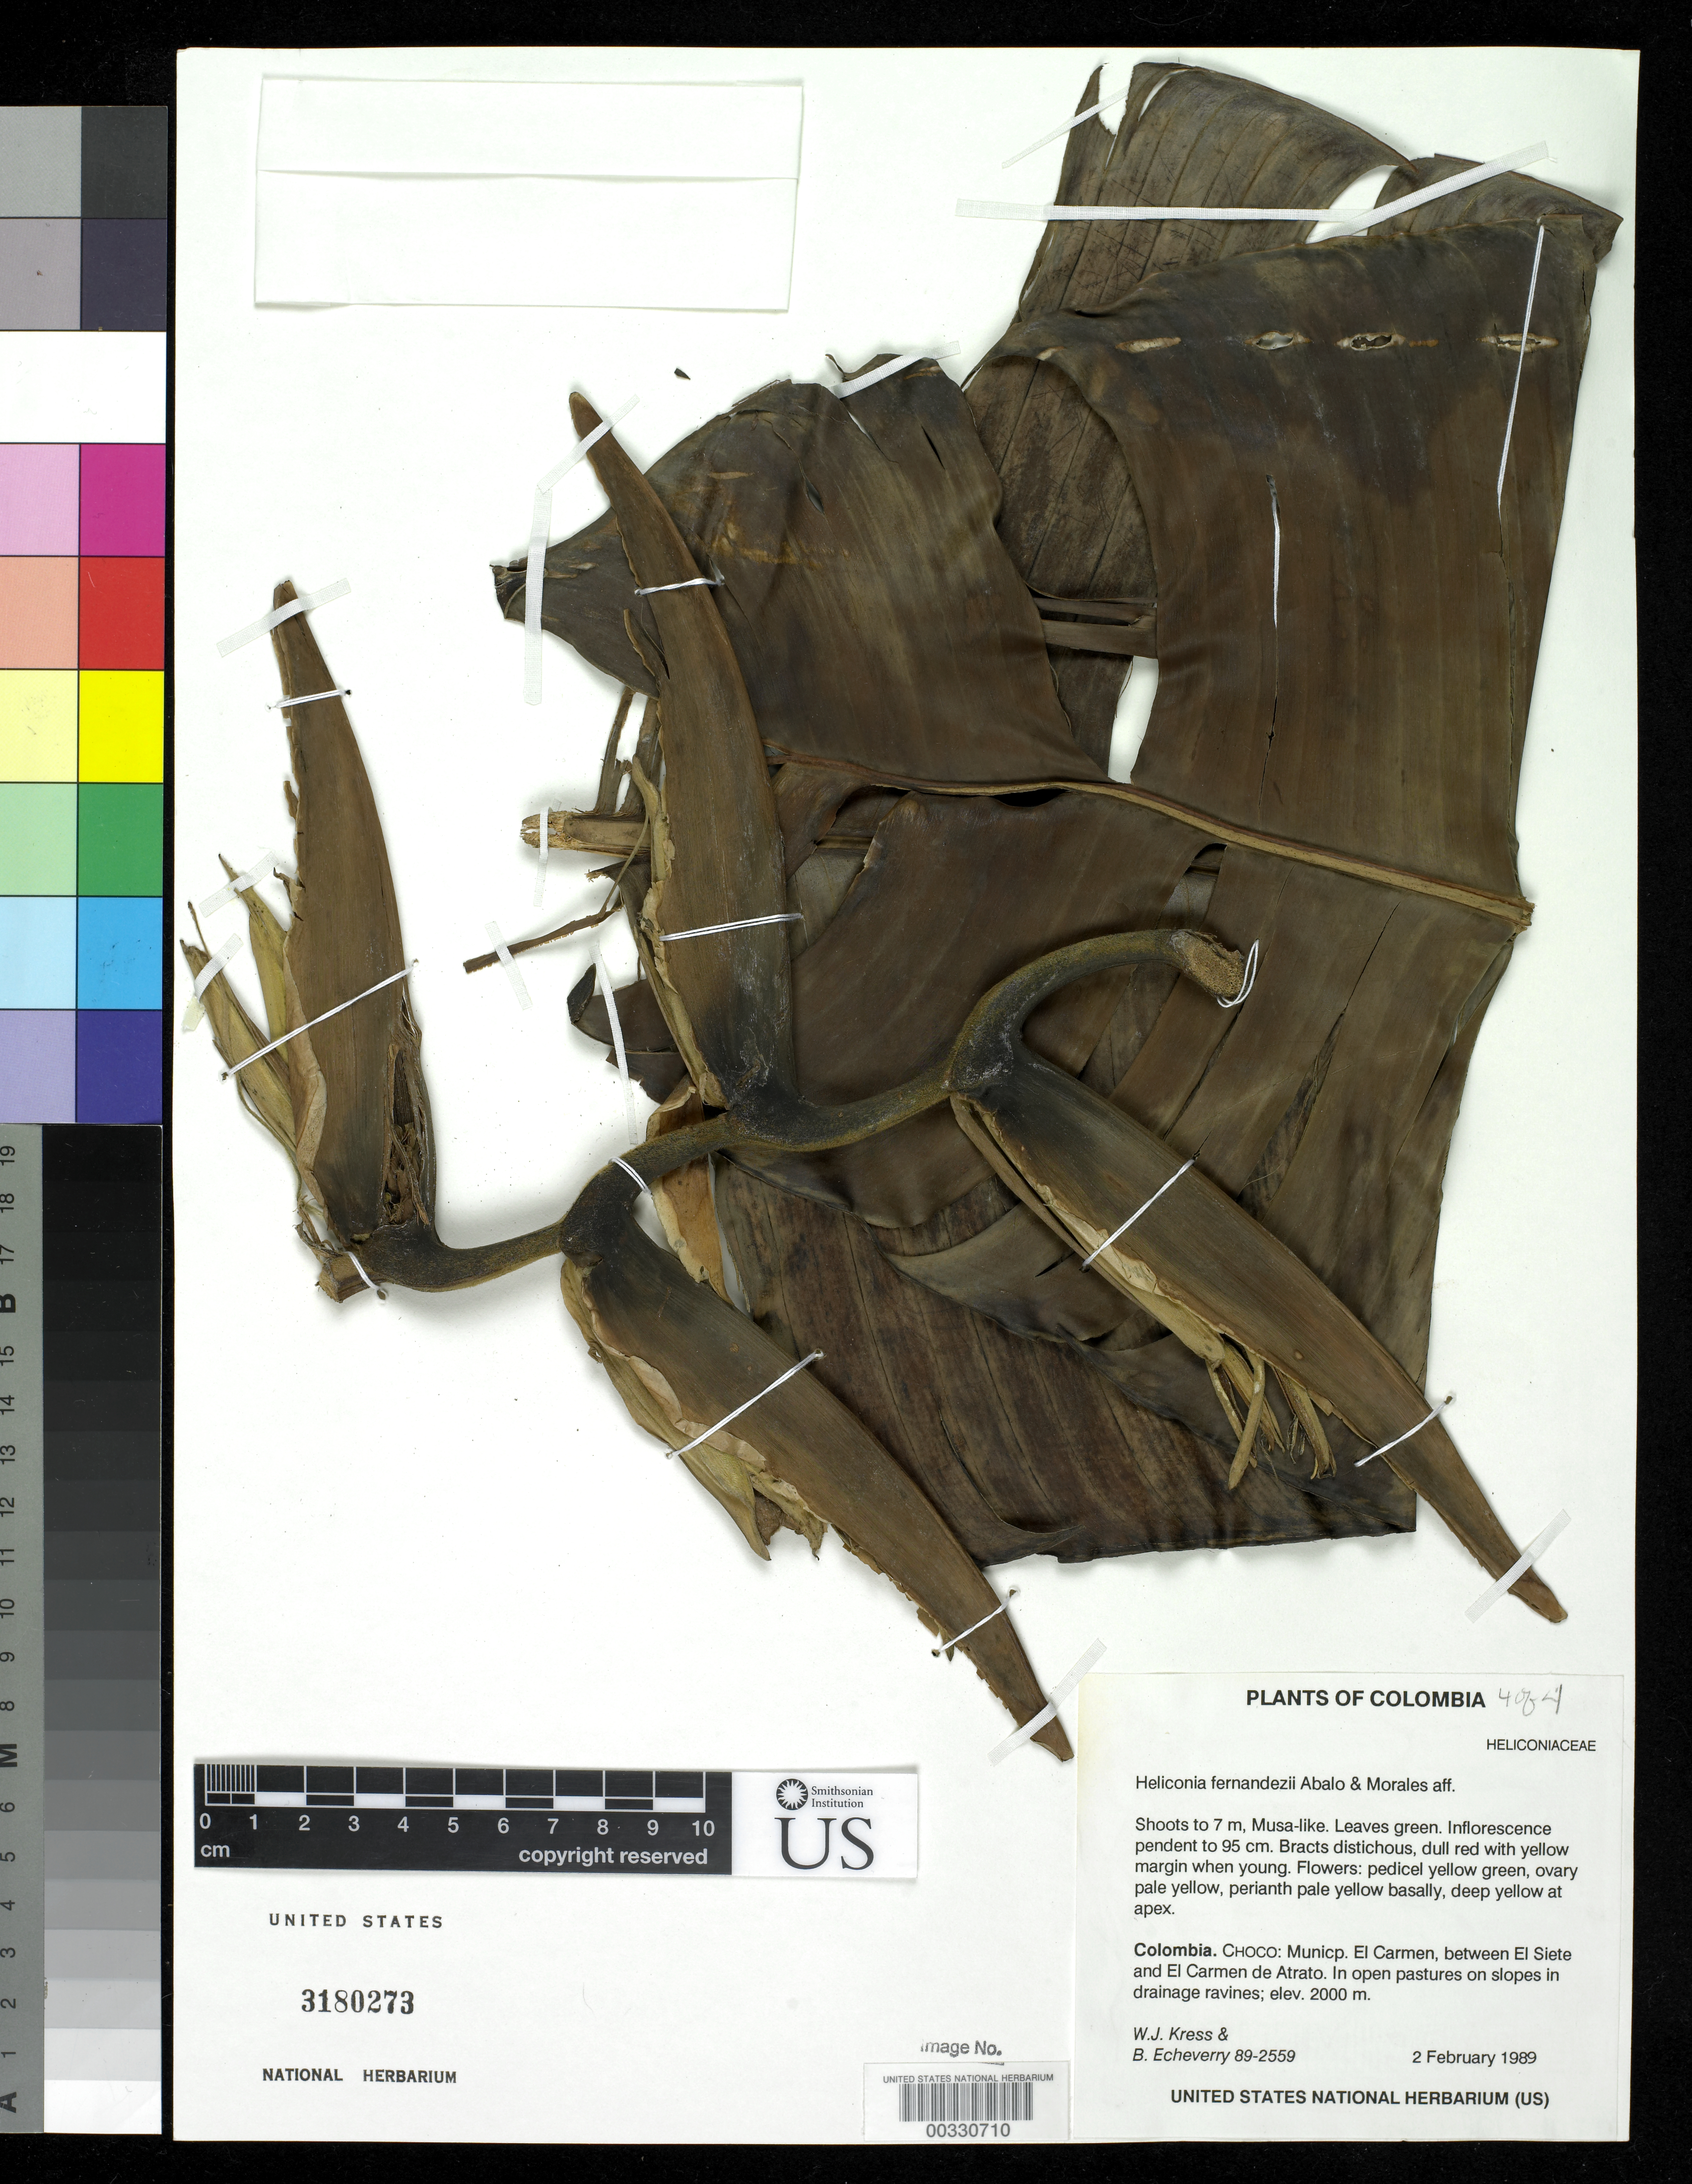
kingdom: Plantae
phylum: Tracheophyta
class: Liliopsida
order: Zingiberales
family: Heliconiaceae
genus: Heliconia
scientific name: Heliconia fernandezii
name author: Abalo & G. Morales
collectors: W. J. Kress & B. Echeverry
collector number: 89-2559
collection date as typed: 02 Feb 1989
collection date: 1989-02-02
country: Colombia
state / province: Chocó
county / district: El Carmen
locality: Mun of el Carmen, between el Siete and el Carmen de Atrato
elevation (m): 2000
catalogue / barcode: US 3180273